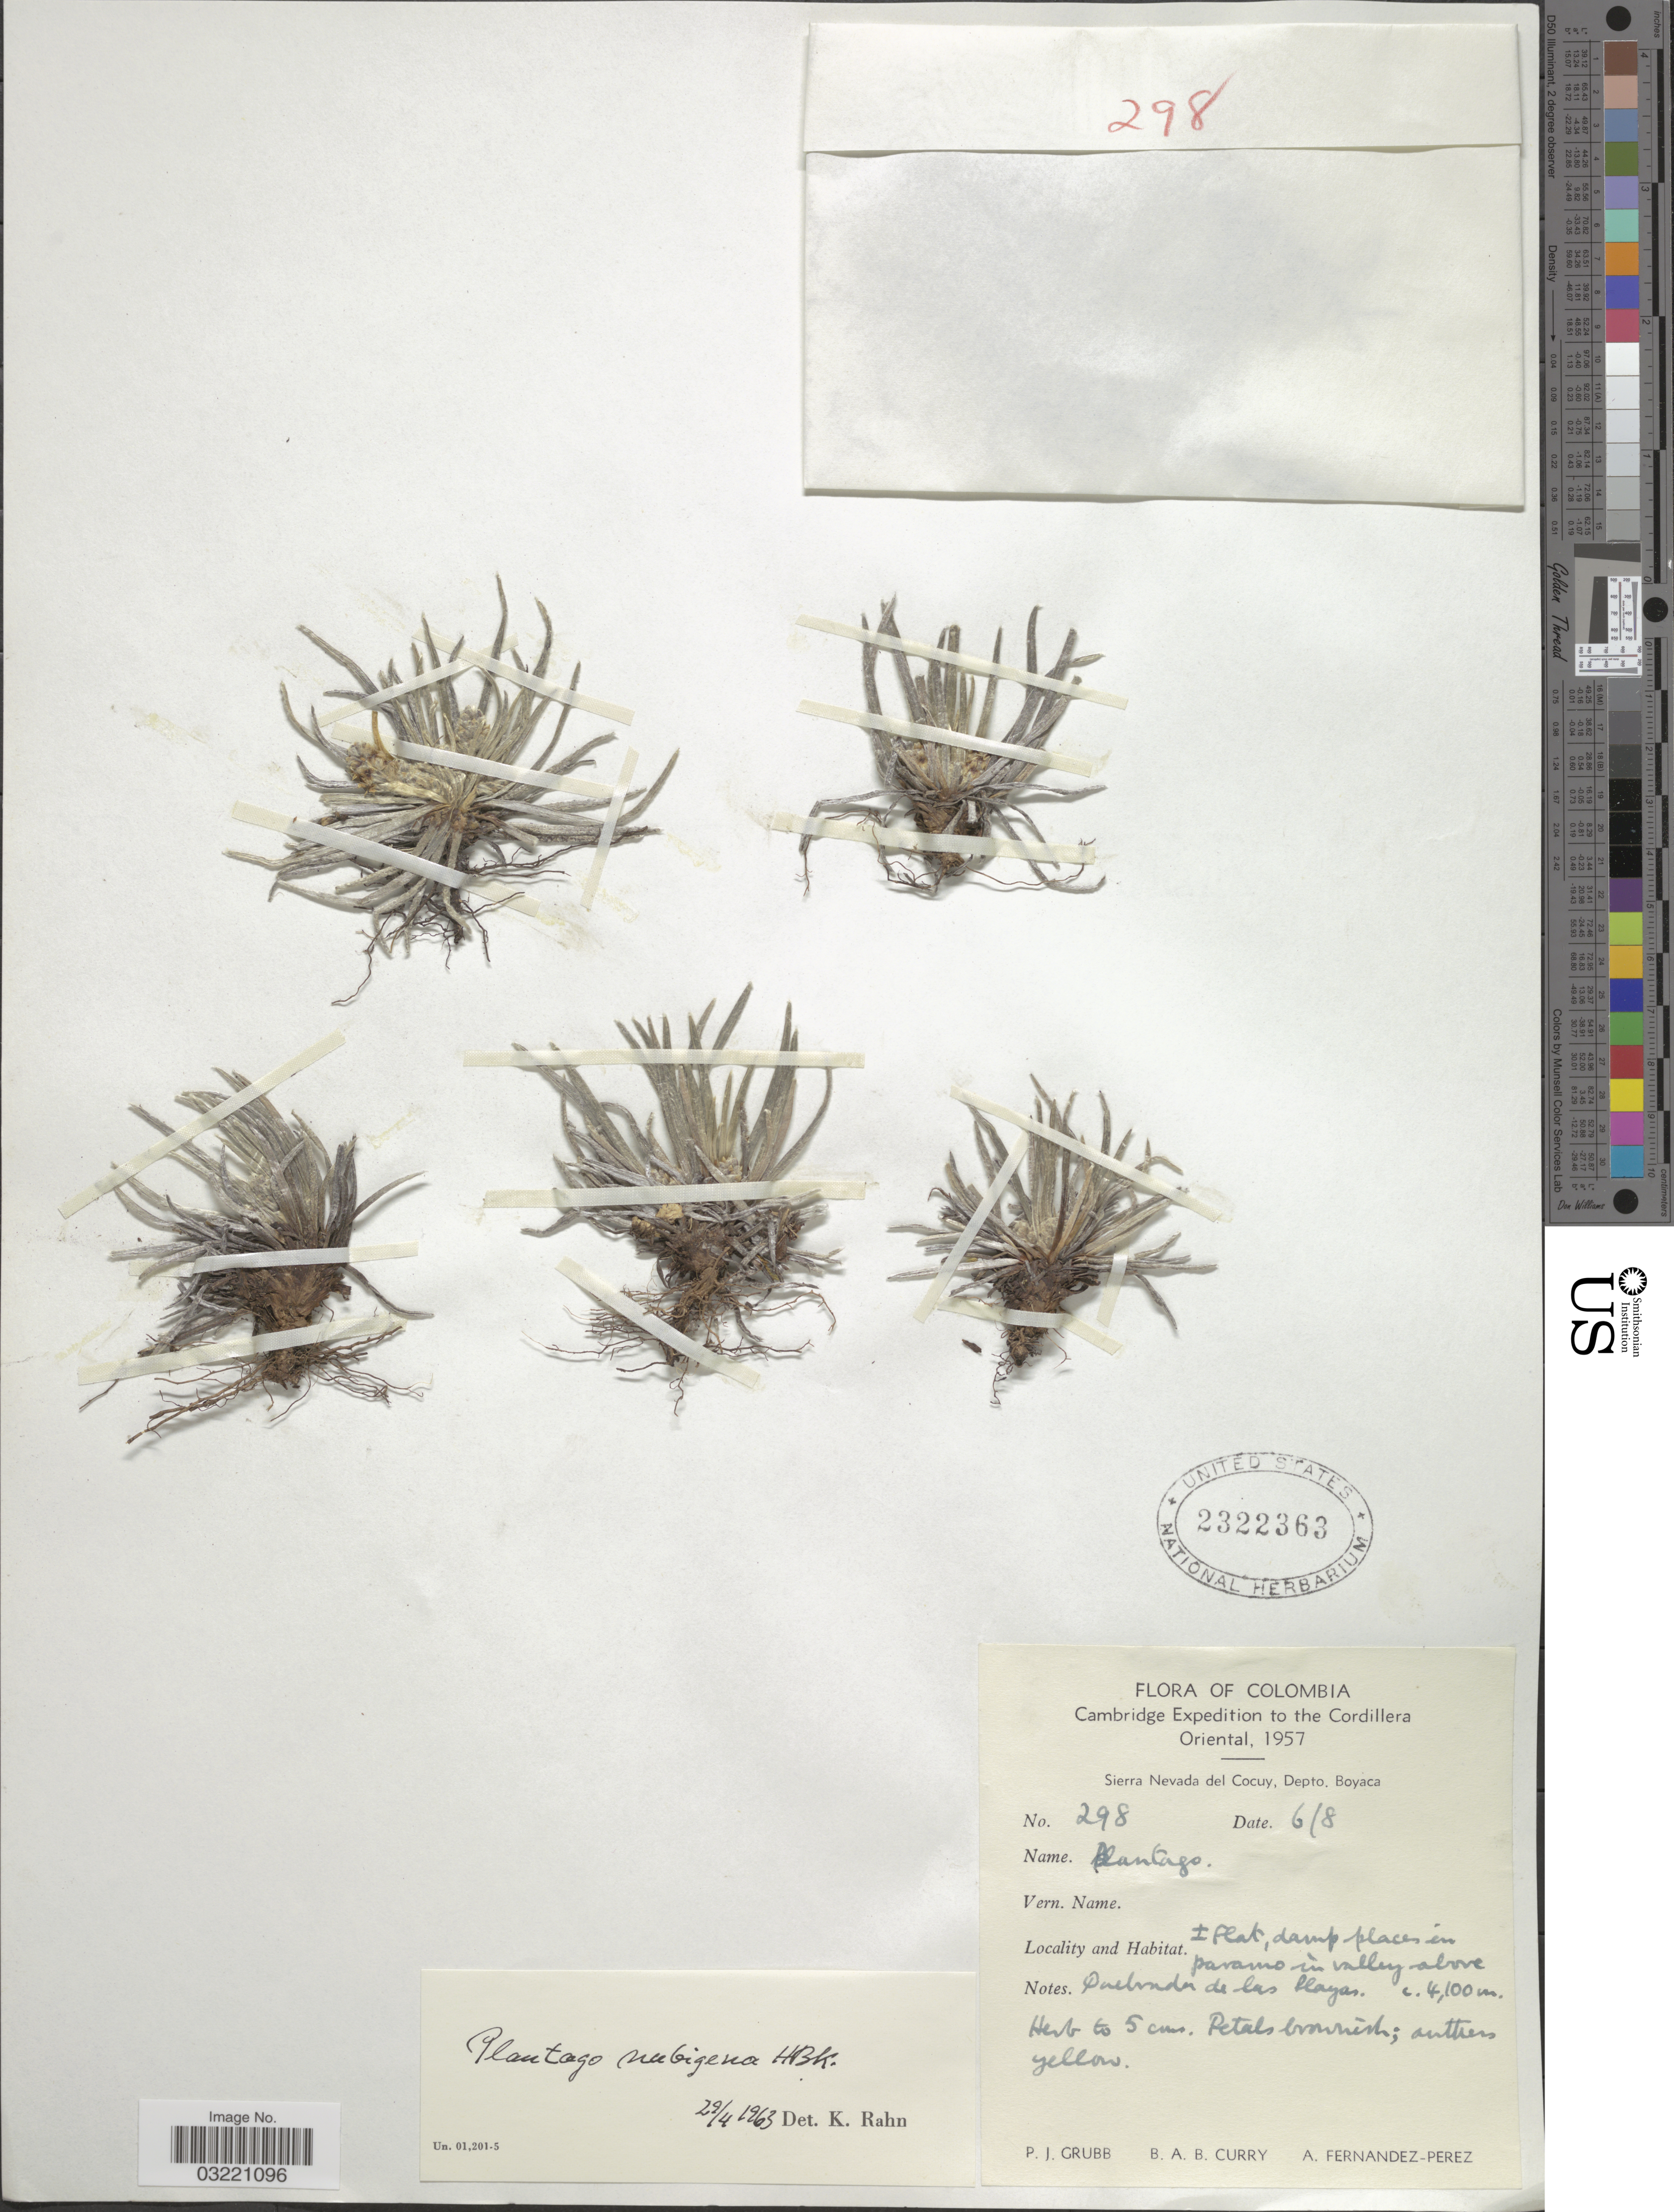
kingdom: Plantae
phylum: Tracheophyta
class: Magnoliopsida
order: Lamiales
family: Plantaginaceae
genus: Plantago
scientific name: Plantago sericea subsp. nubigena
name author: (Kunth) Rahn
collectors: P. J. Grubb, B. A. B. Curry & A. Fernández-Pérez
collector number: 298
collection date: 1957-08-06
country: Colombia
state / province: Boyacá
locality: Cordillera Oriental. Sierra Nevada del Cocuy, Depto. Boyaca. Damp places in paramo in valley above Quebrada de las Playas.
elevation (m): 4100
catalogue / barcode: US 2322363